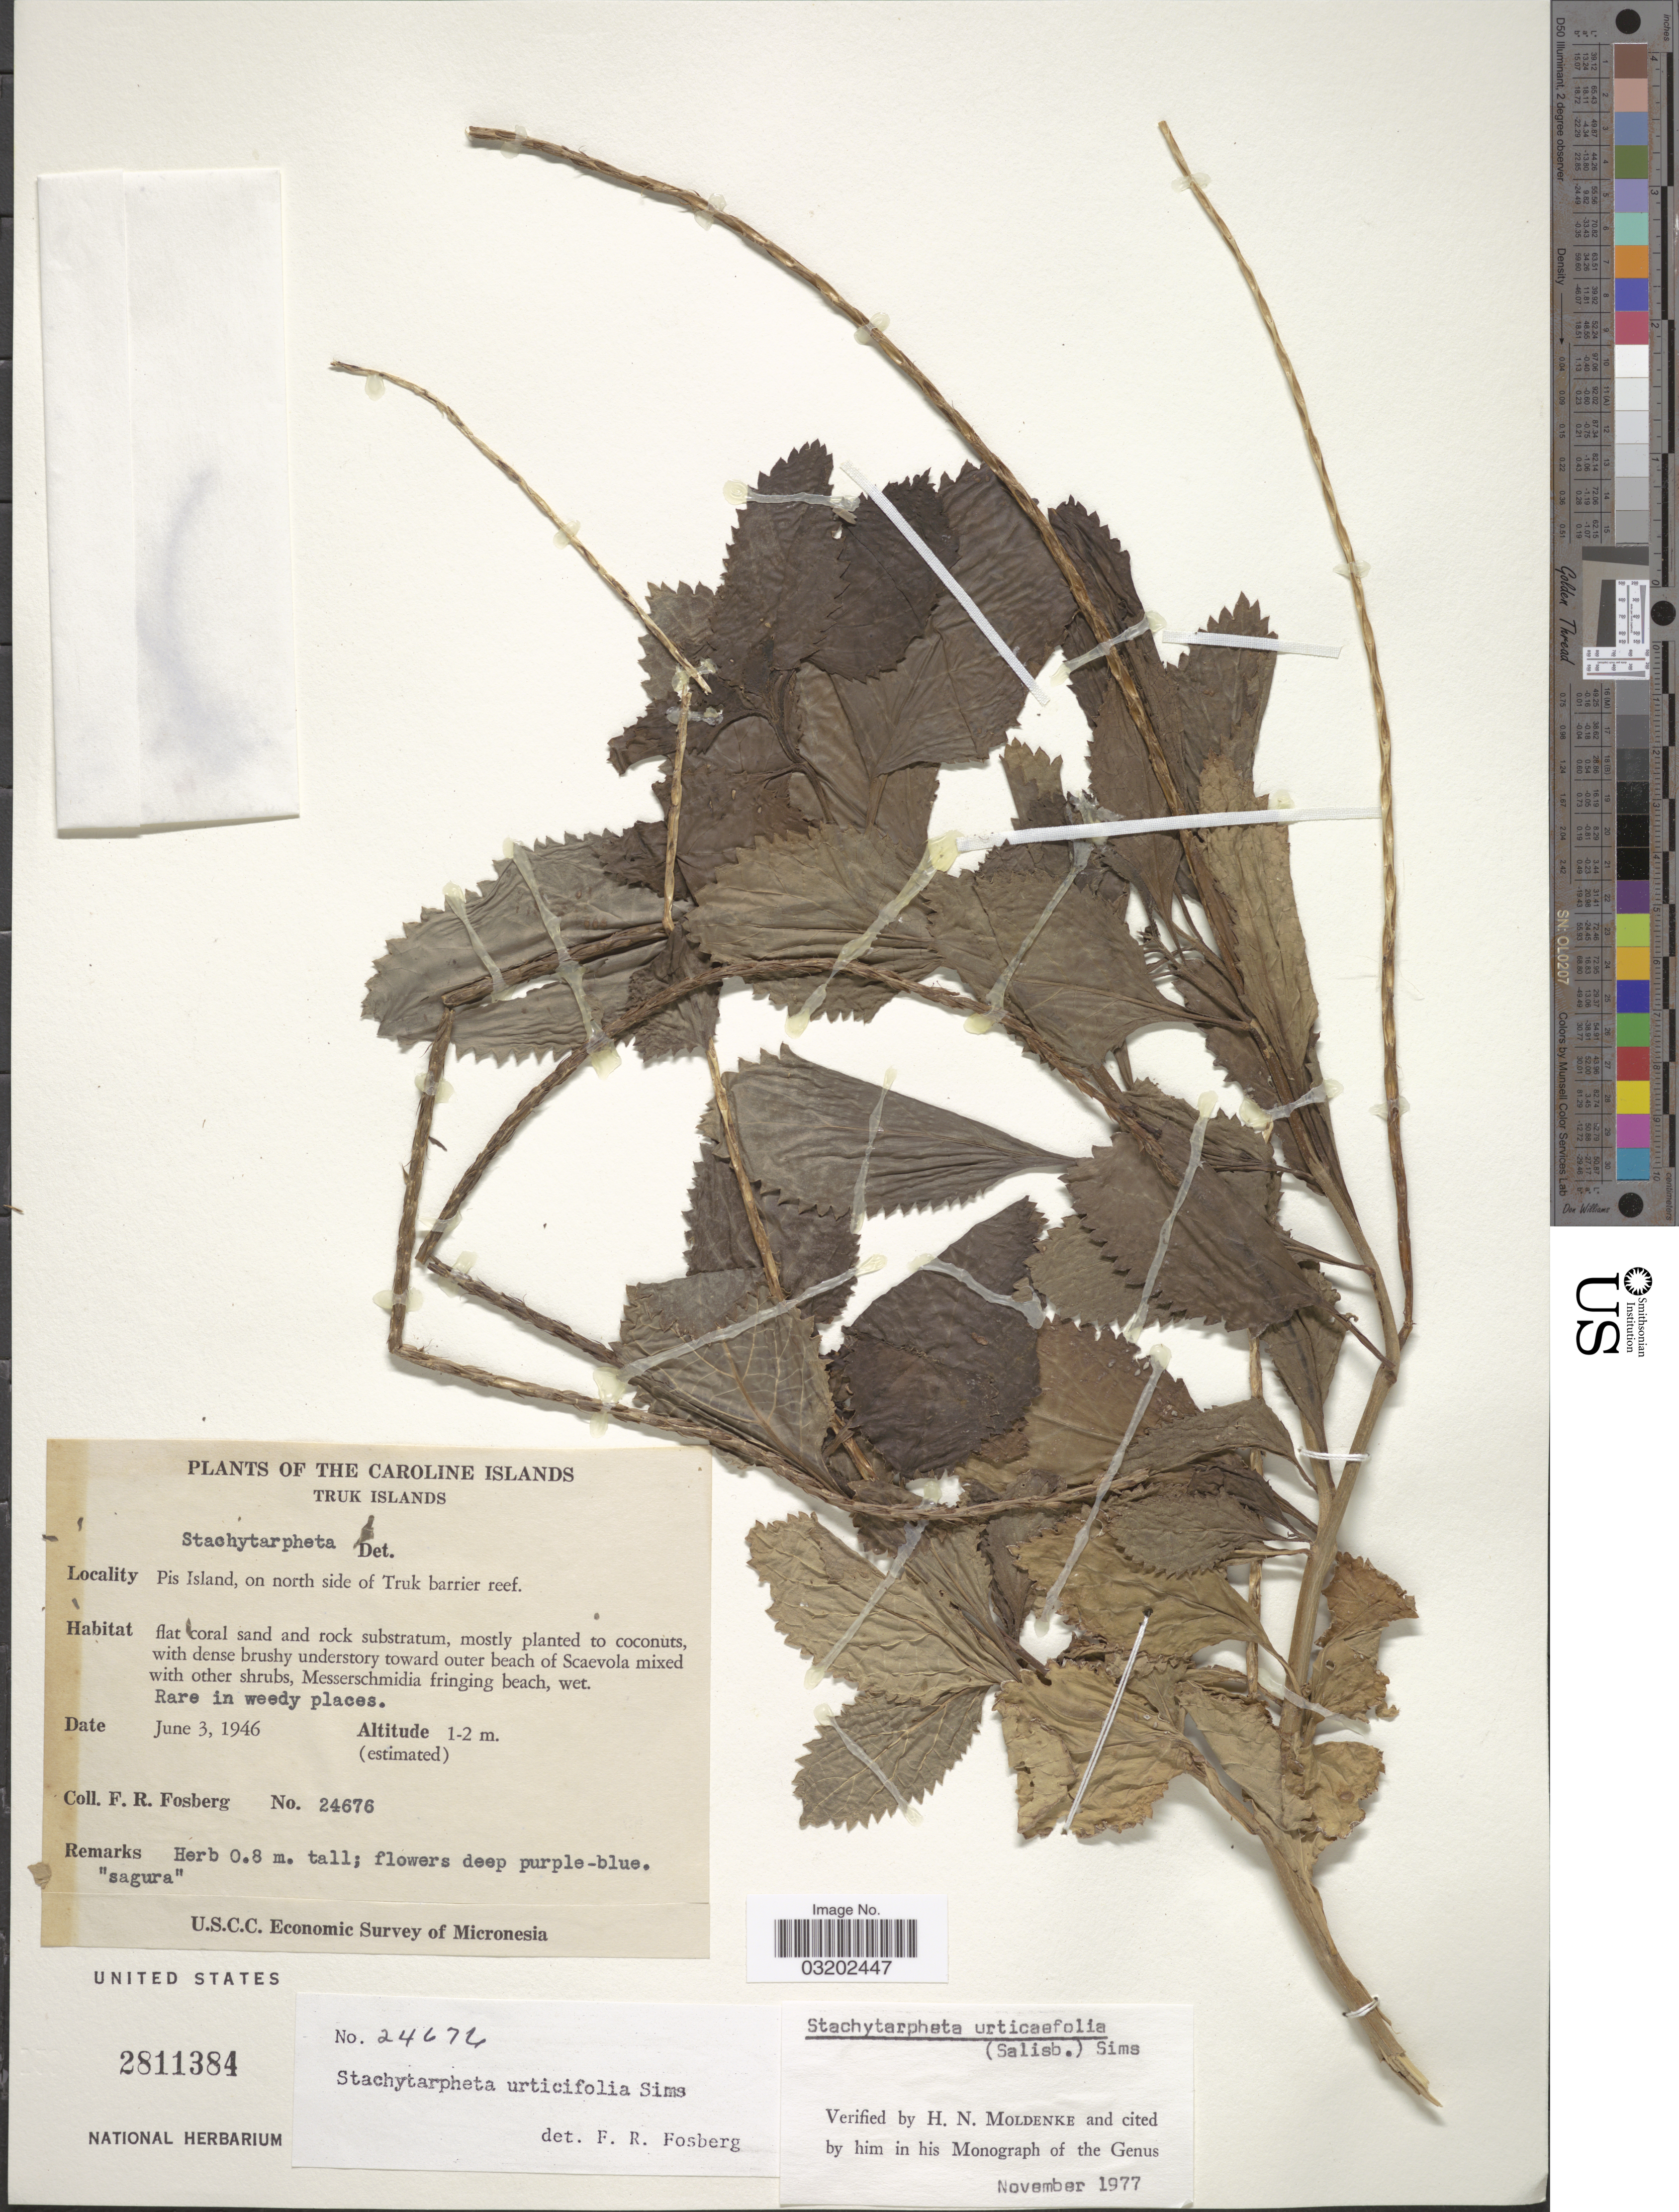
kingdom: Plantae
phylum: Tracheophyta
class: Magnoliopsida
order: Lamiales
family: Verbenaceae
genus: Stachytarpheta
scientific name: Stachytarpheta urticifolia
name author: Sims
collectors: F. R. Fosberg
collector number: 24676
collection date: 1946-06-03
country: Micronesia, Federated States of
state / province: Truk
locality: The Caroline Islands. Truk Islands. Pis Island, on north side of Truk barrier reef.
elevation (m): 1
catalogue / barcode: US 2811384